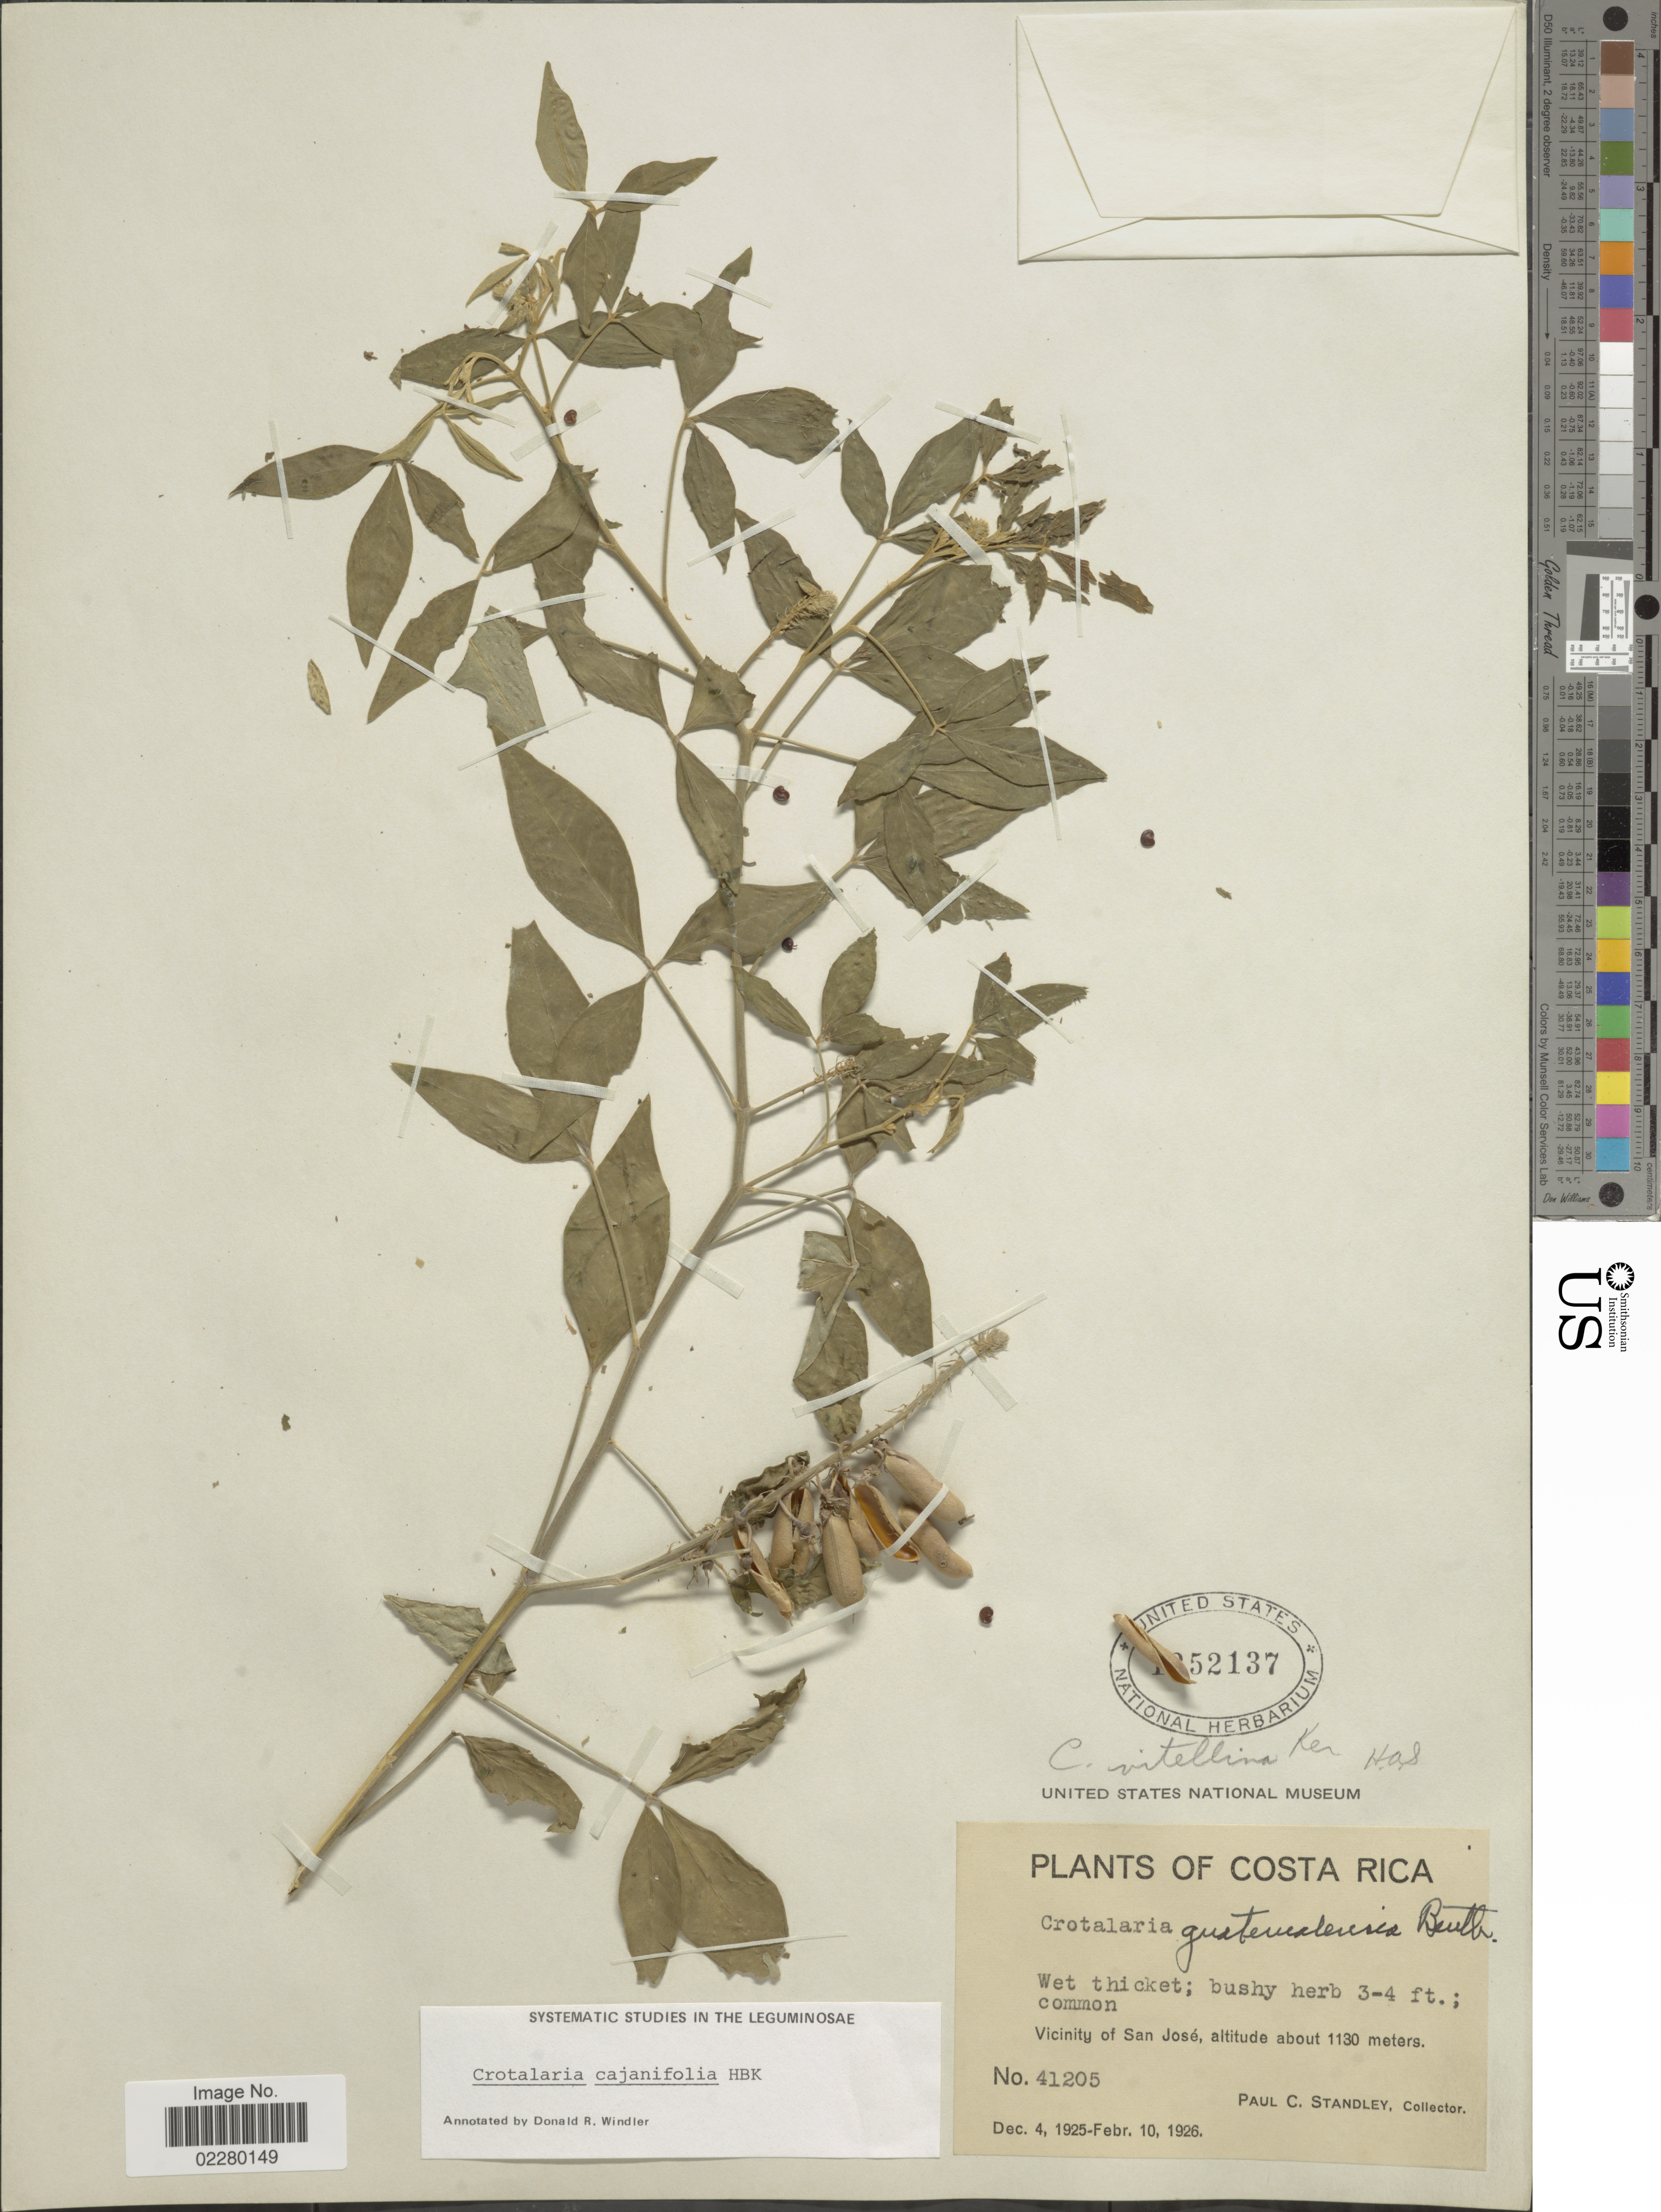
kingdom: Plantae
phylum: Tracheophyta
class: Magnoliopsida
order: Fabales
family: Fabaceae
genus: Crotalaria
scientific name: Crotalaria cajanifolia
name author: Kunth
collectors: P. C. Standley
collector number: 41205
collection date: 1925-12-04/1926-02-10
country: Costa Rica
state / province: San José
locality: Vicinity of San José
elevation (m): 1130